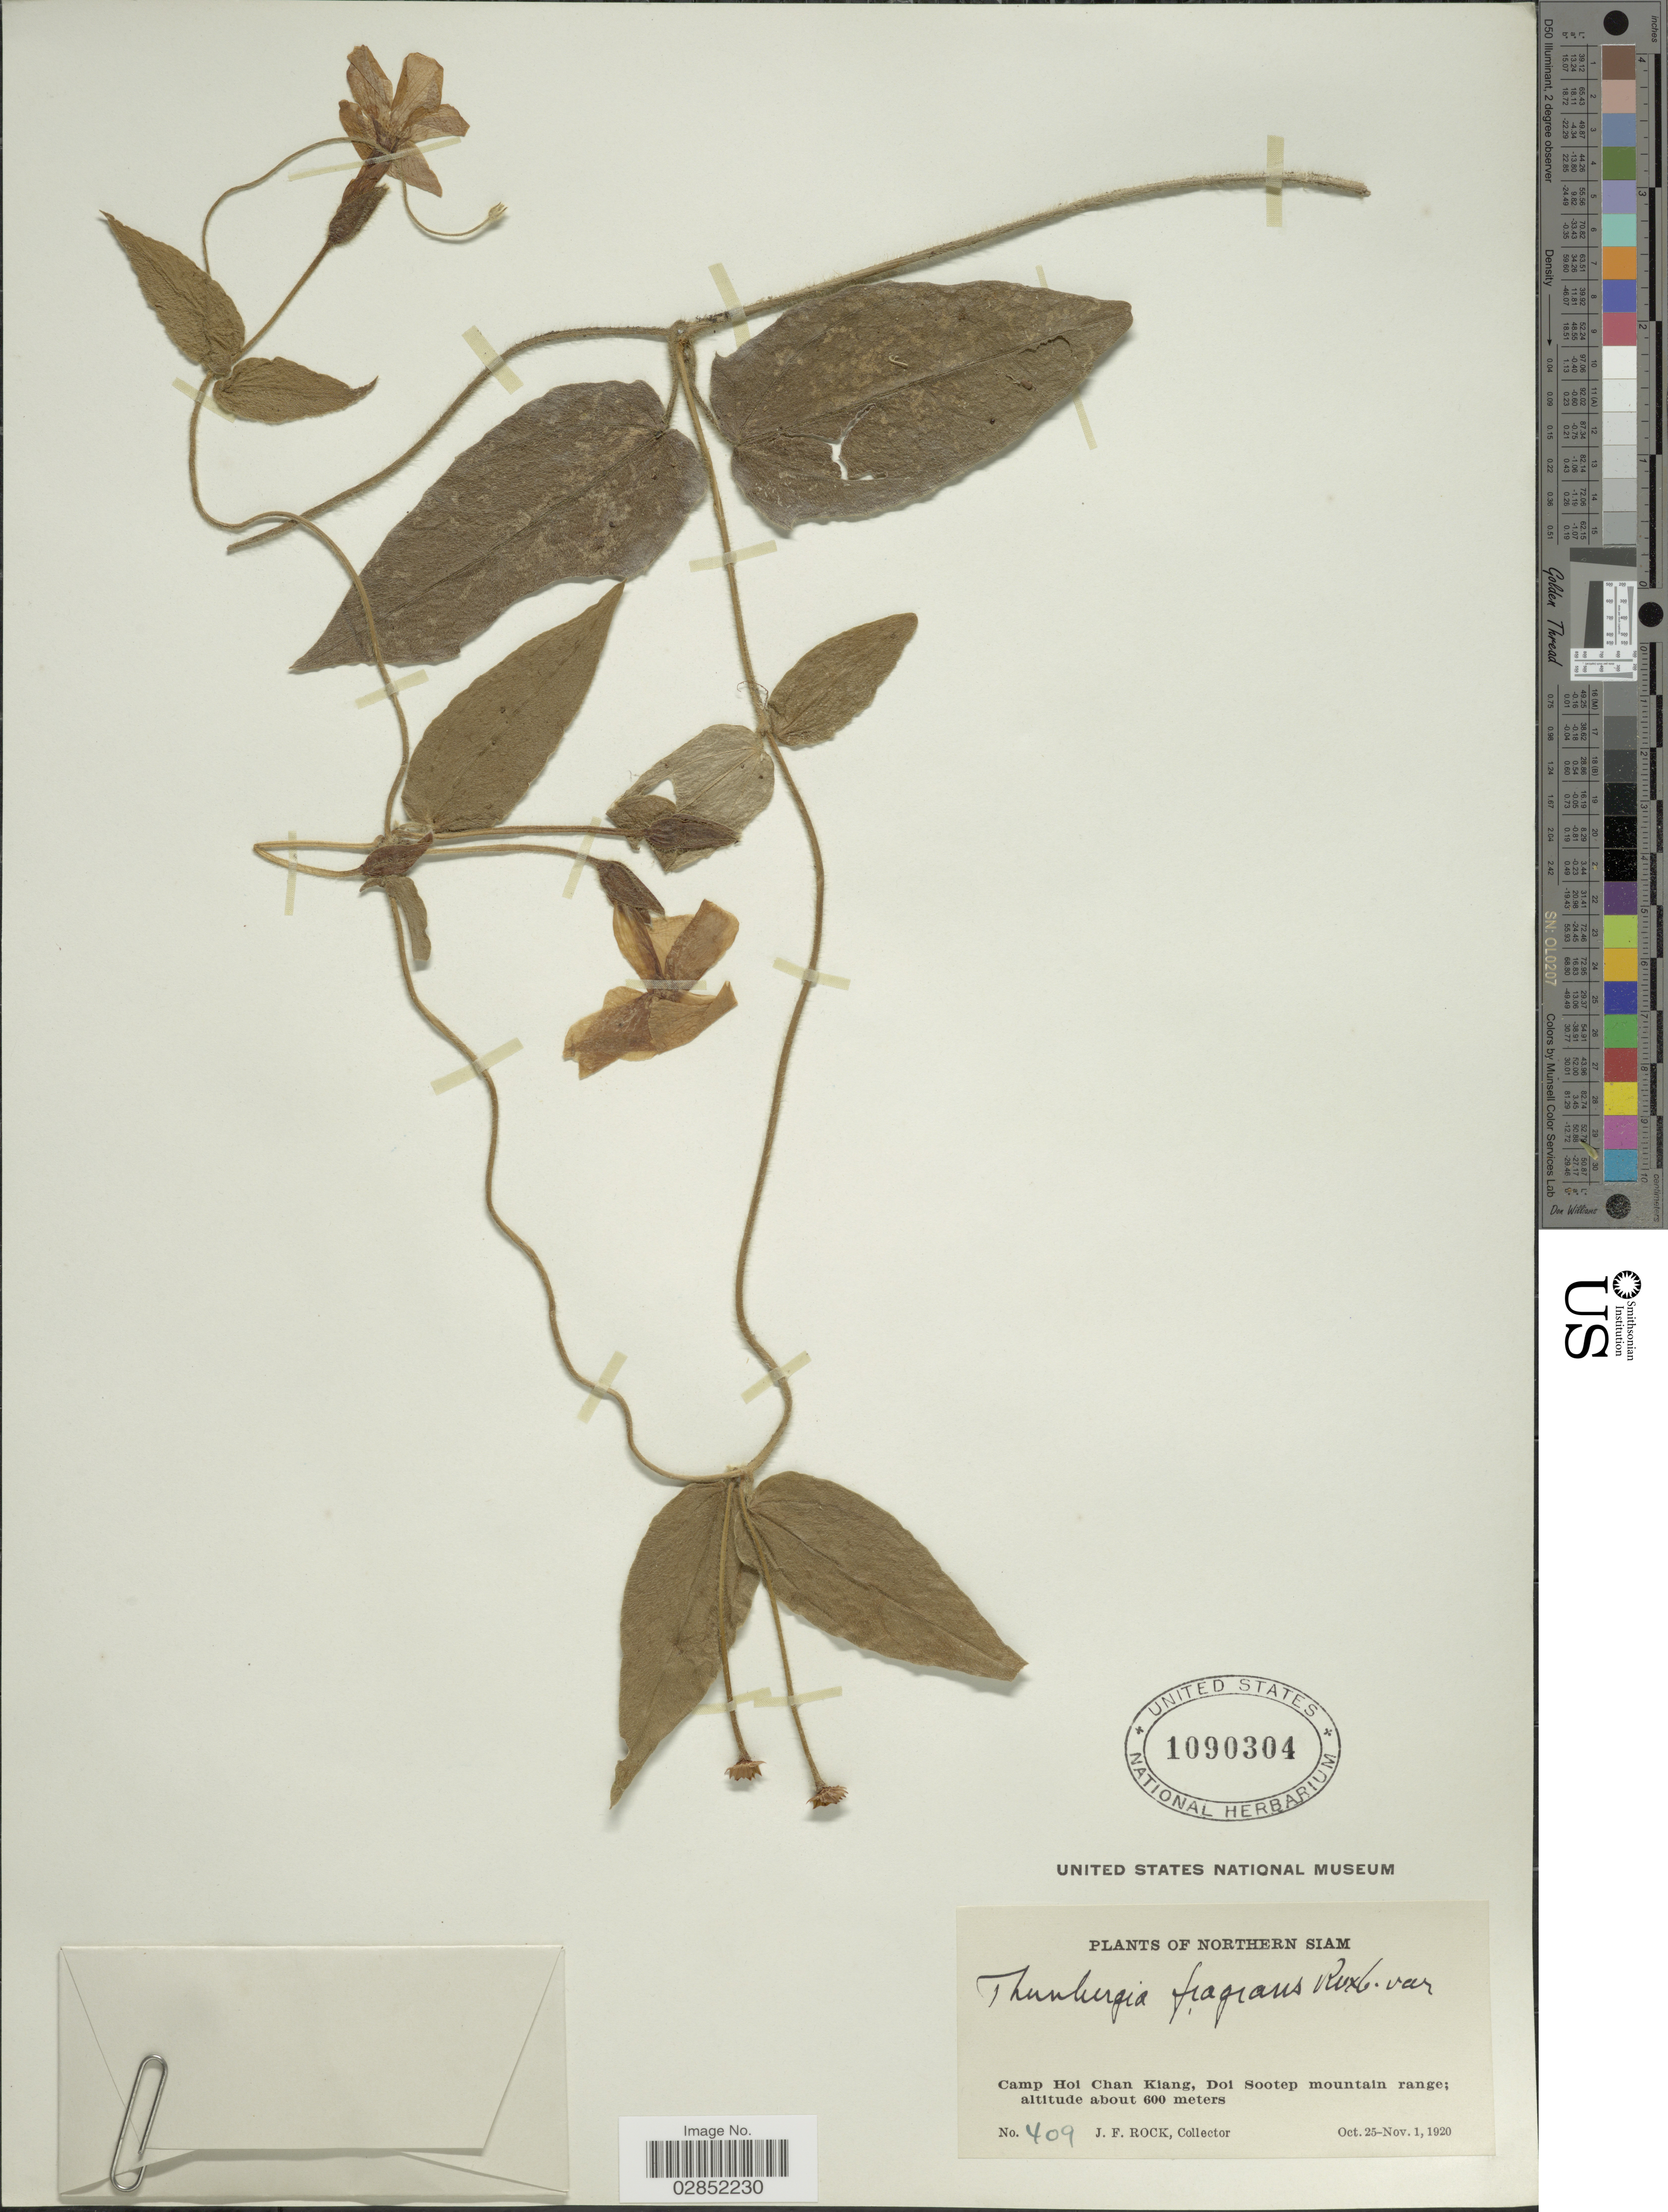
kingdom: Plantae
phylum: Tracheophyta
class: Magnoliopsida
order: Lamiales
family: Acanthaceae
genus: Thunbergia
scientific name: Thunbergia fragrans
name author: Roxb.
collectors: J. Rock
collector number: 409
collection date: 1920-10-25/1920-11-01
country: Thailand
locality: Northern Siam. Camp Hoi Chan Kiang, Doi Sootep mountain range.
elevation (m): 600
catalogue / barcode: US 1090304